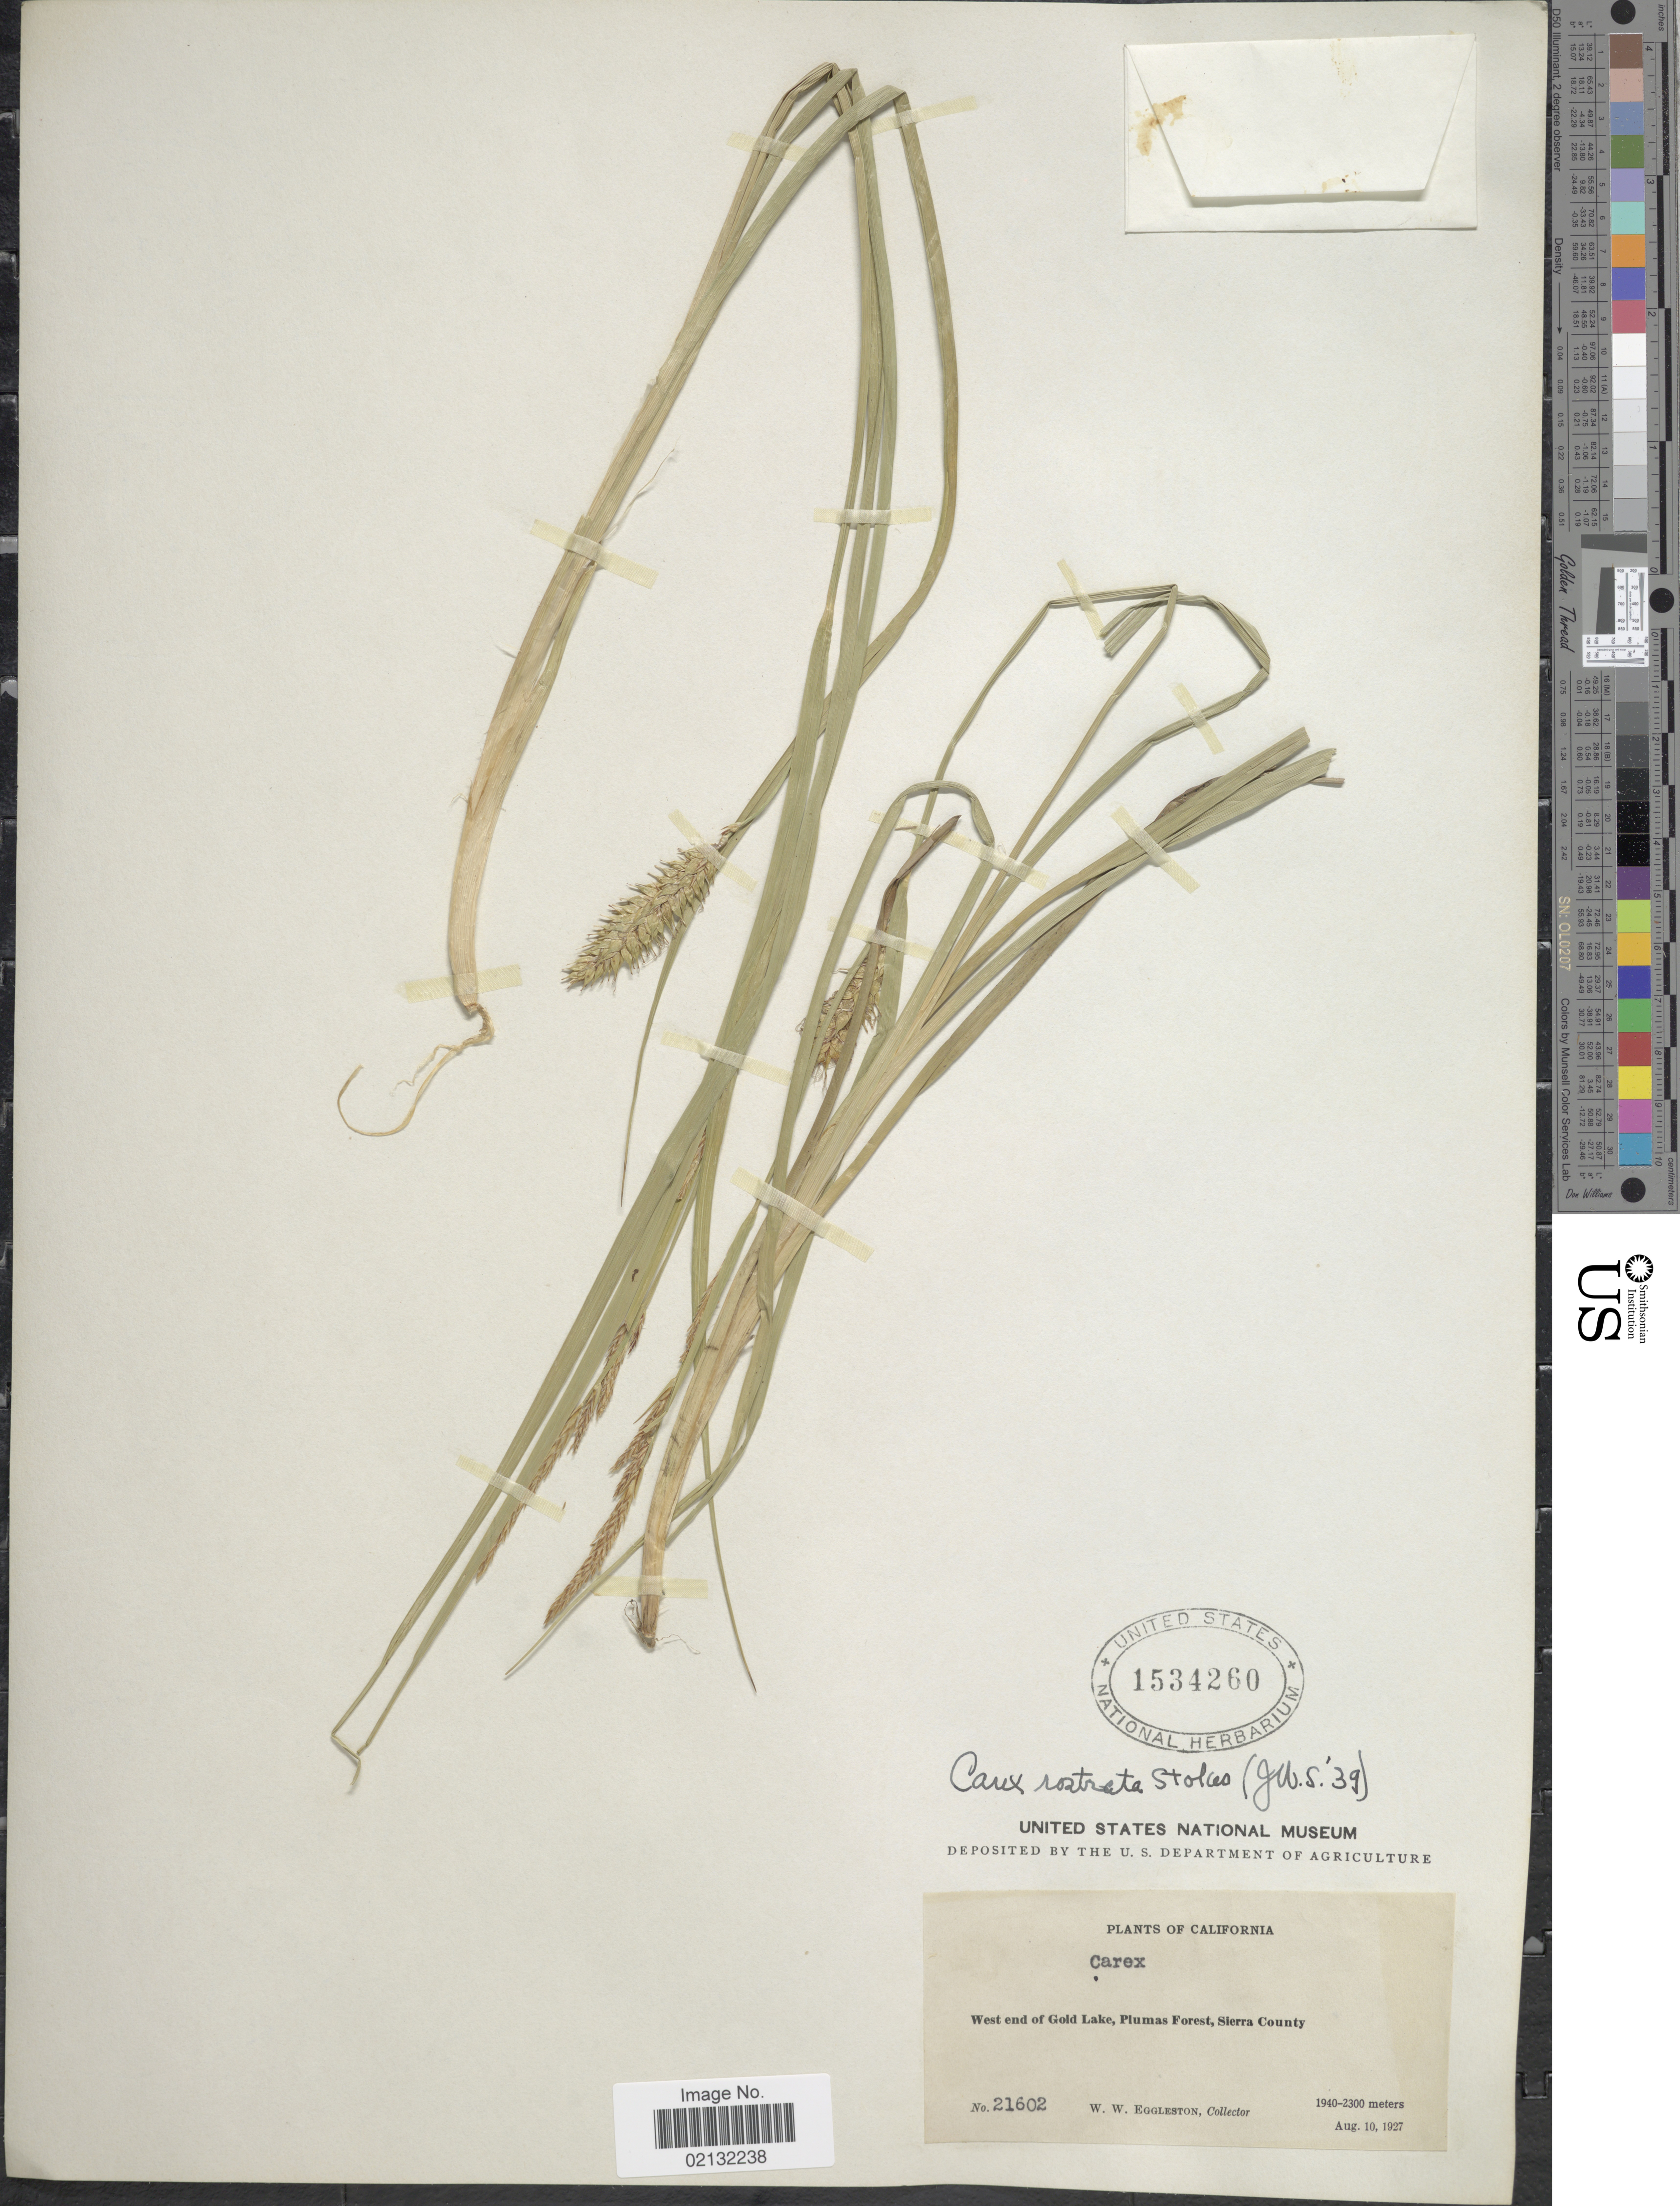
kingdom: Plantae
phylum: Tracheophyta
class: Liliopsida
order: Poales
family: Cyperaceae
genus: Carex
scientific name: Carex rostrata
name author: Stokes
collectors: W. W. Eggleston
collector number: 21602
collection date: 1927-08-10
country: United States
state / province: California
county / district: Sierra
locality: West end of Gold Lake, Plumas Forest, Sierra County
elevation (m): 1940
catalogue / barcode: US 1534260